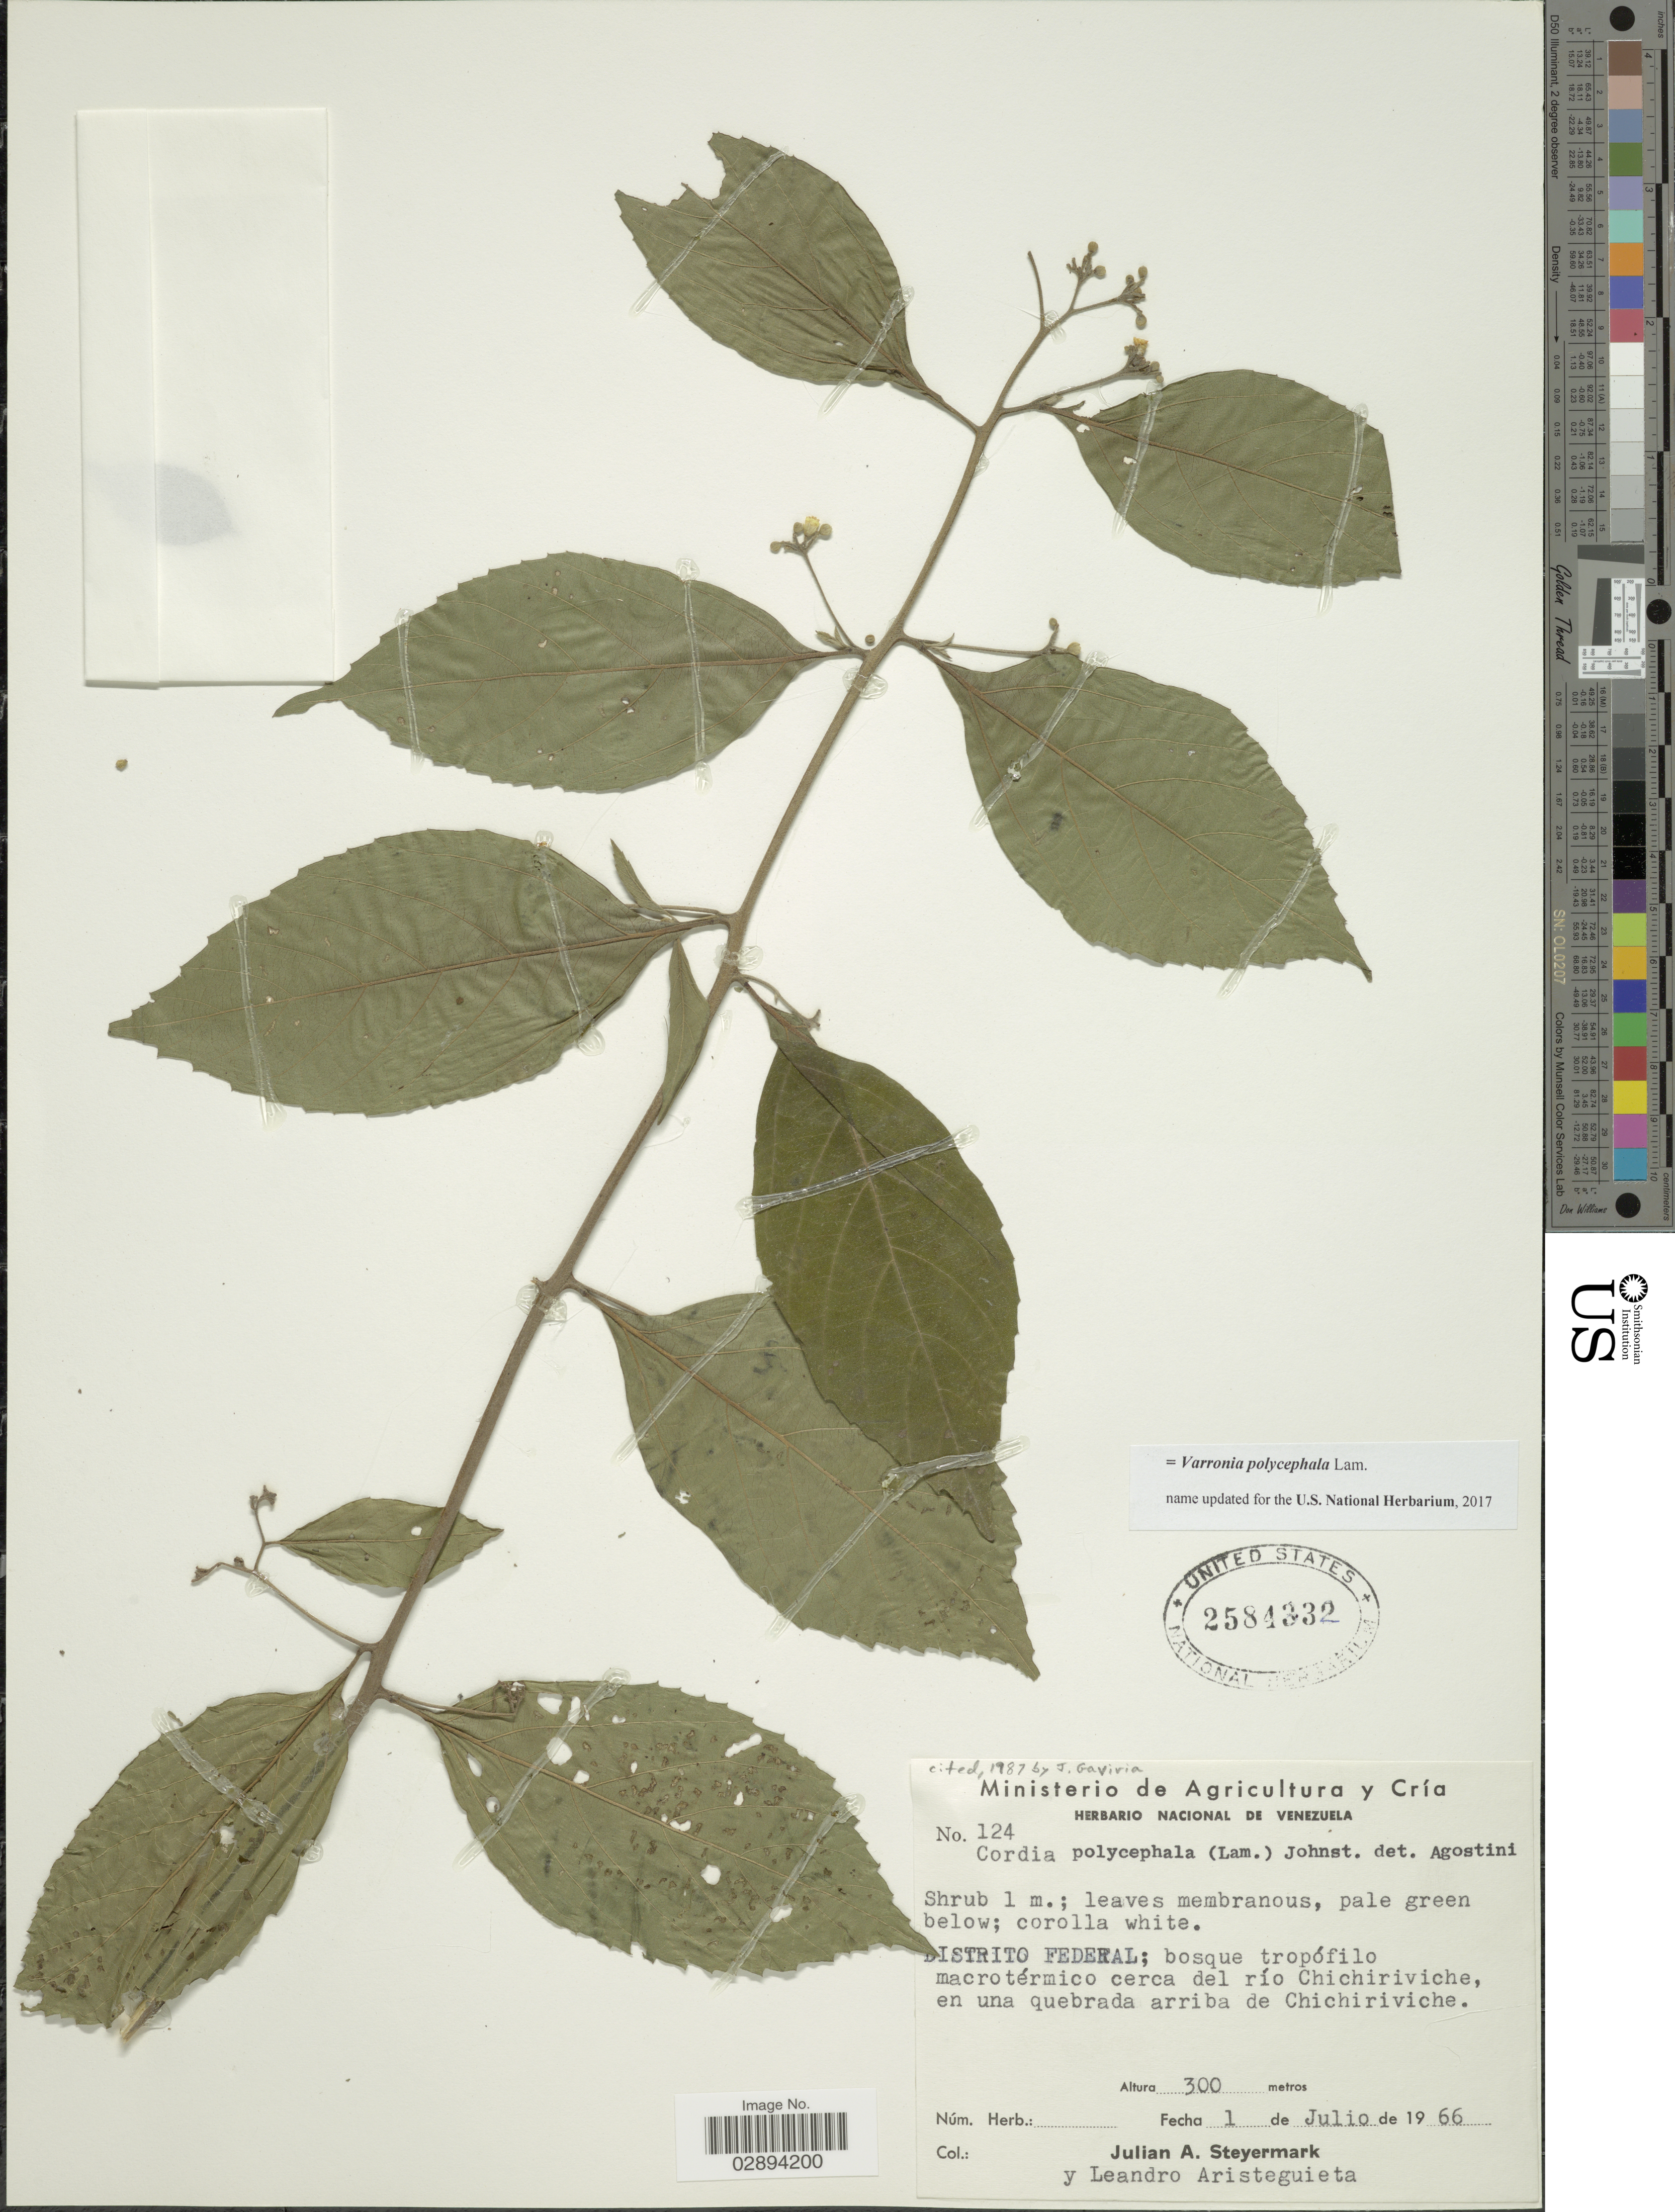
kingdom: Plantae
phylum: Tracheophyta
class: Magnoliopsida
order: Boraginales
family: Cordiaceae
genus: Varronia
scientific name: Varronia polycephala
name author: Lam.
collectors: J. Steyermark & L. Aristeguieta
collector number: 124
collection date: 1966-07-01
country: Venezuela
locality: Distrito Federal, bosque tropófilo macrotérmico cerca del río Chichiriviche, en una quebrada arriba de Chichiriviche.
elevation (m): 300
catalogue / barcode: US 2584332